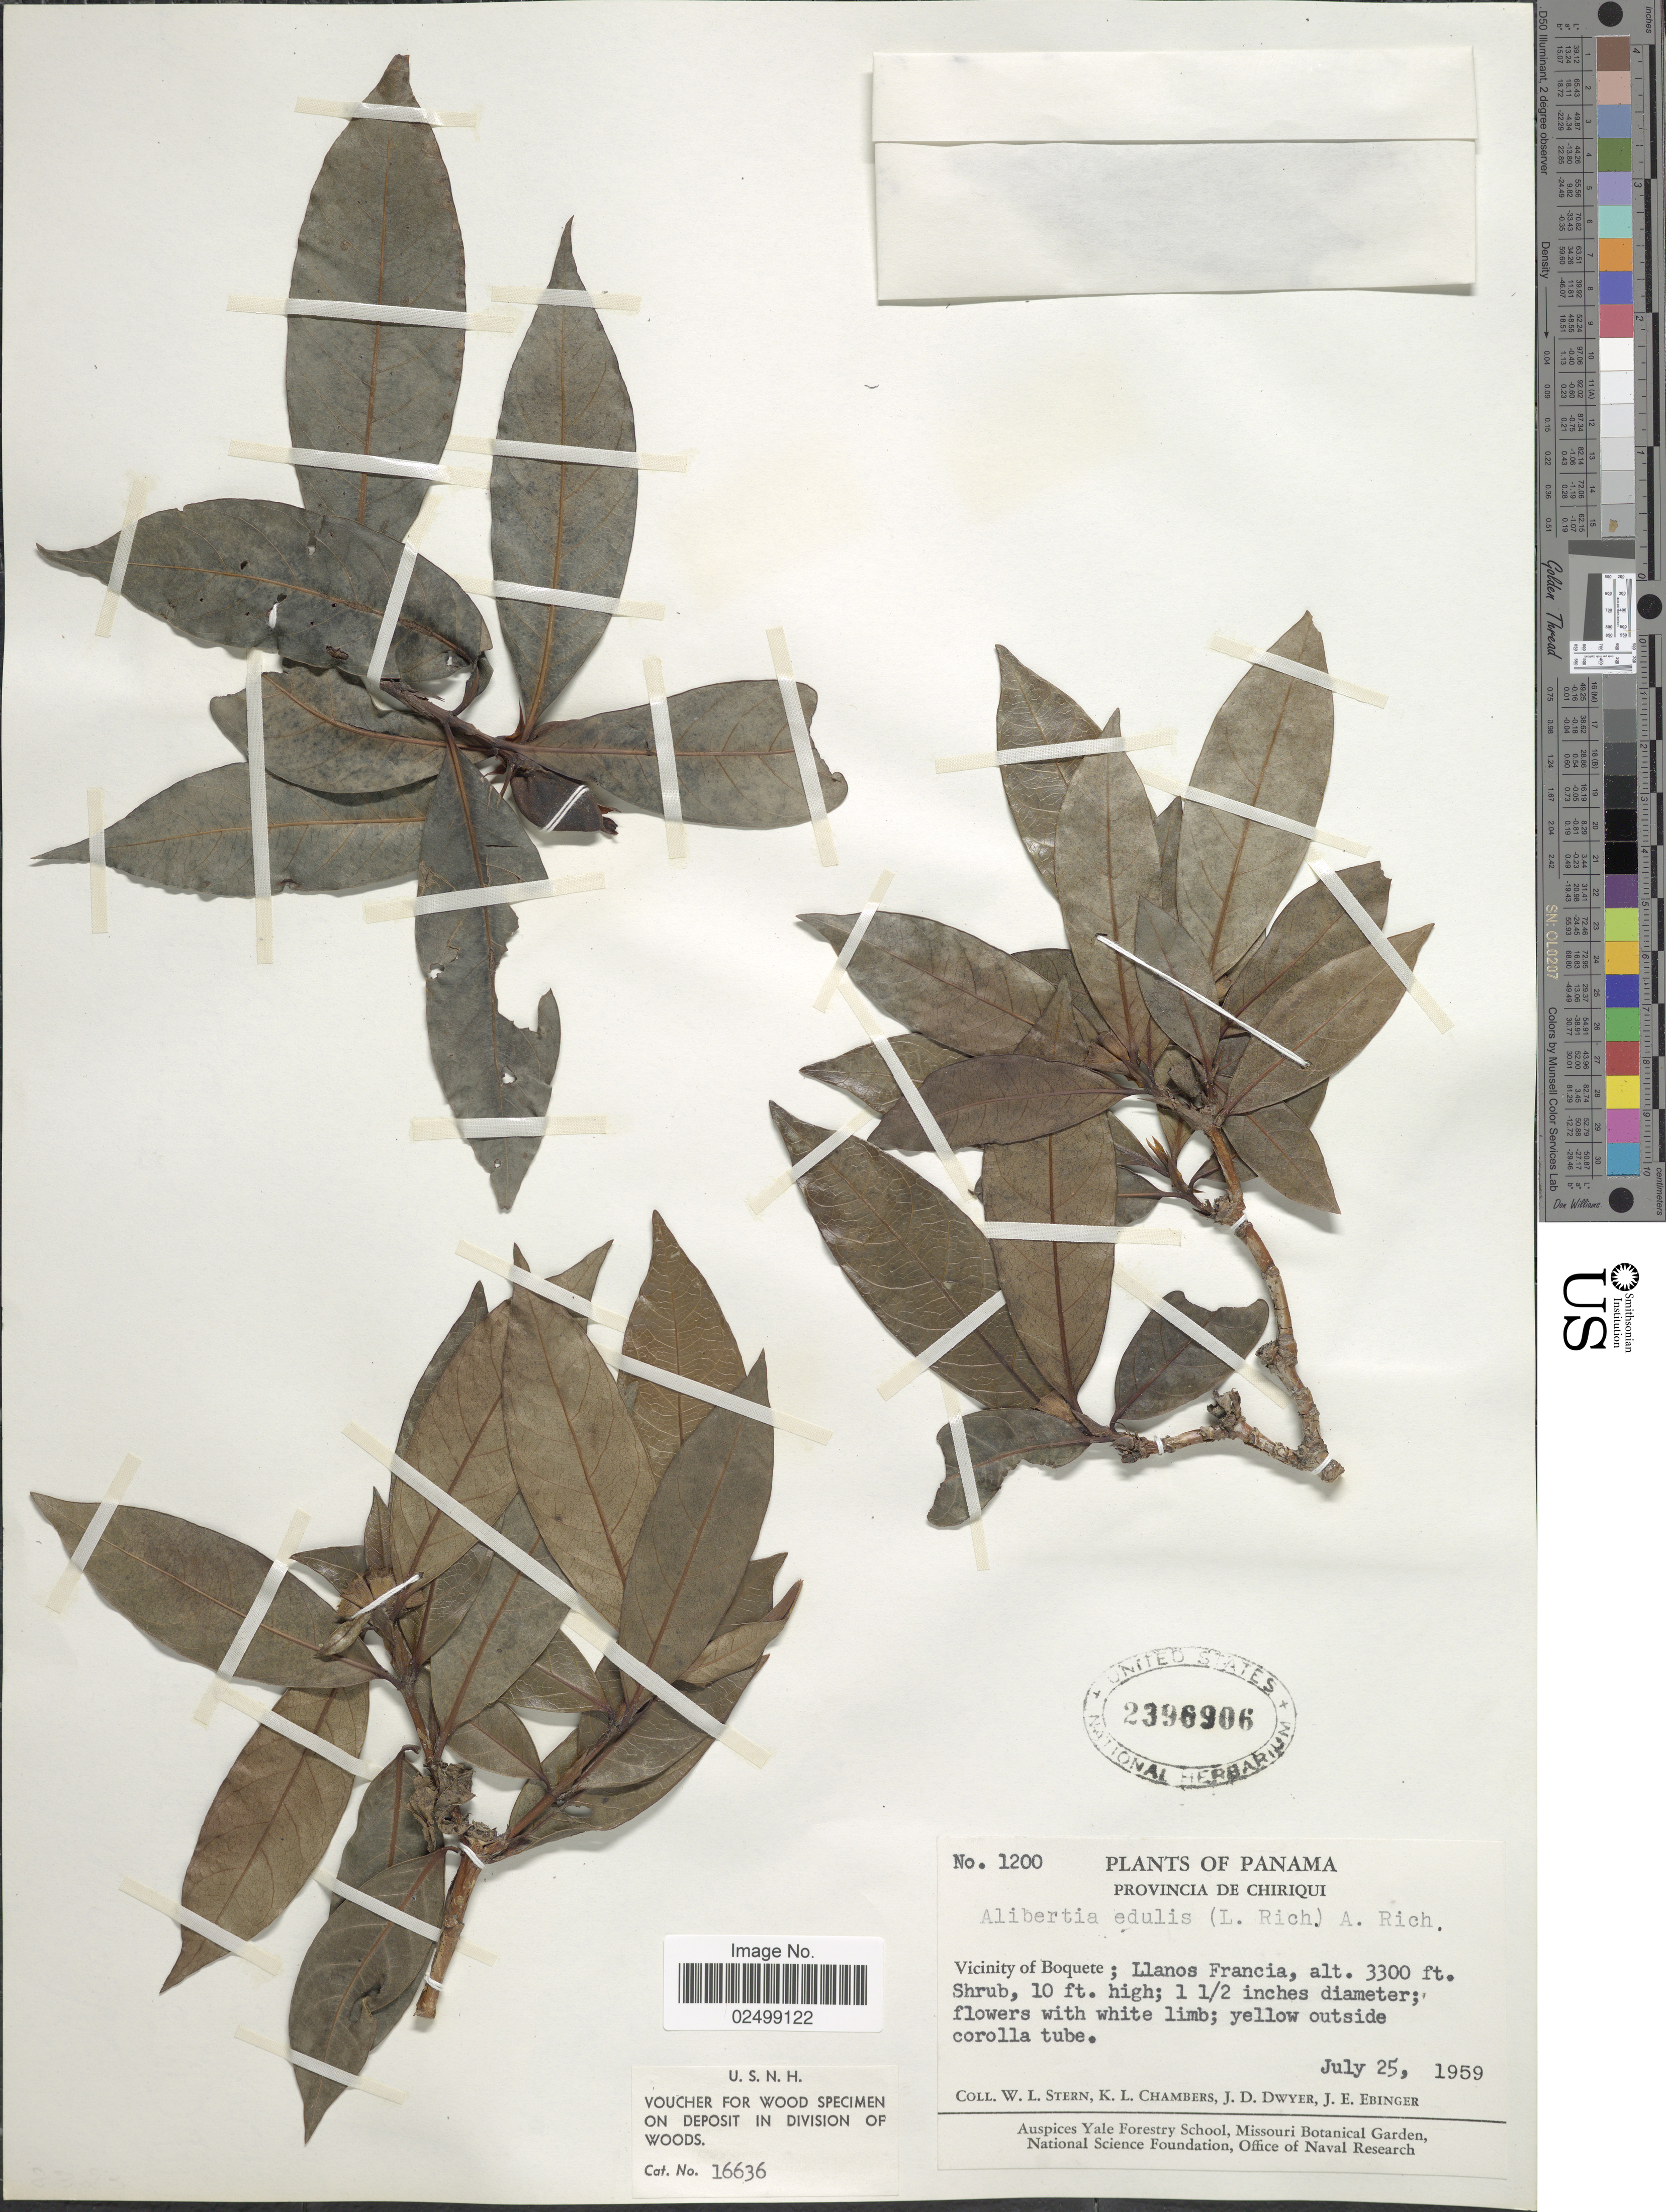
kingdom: Plantae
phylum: Tracheophyta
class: Magnoliopsida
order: Gentianales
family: Rubiaceae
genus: Alibertia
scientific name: Alibertia edulis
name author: (Rich.) A. Rich. ex DC.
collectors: W. L. Stern, K. Chambers, J. D. Dwyer & J. Ebinger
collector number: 1200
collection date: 1959-07-25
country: Panama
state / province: Chiriqui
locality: Provincia de Chiriqui. Vicinity of Boquete; Llanos Francis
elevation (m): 1006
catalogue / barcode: US 2396906